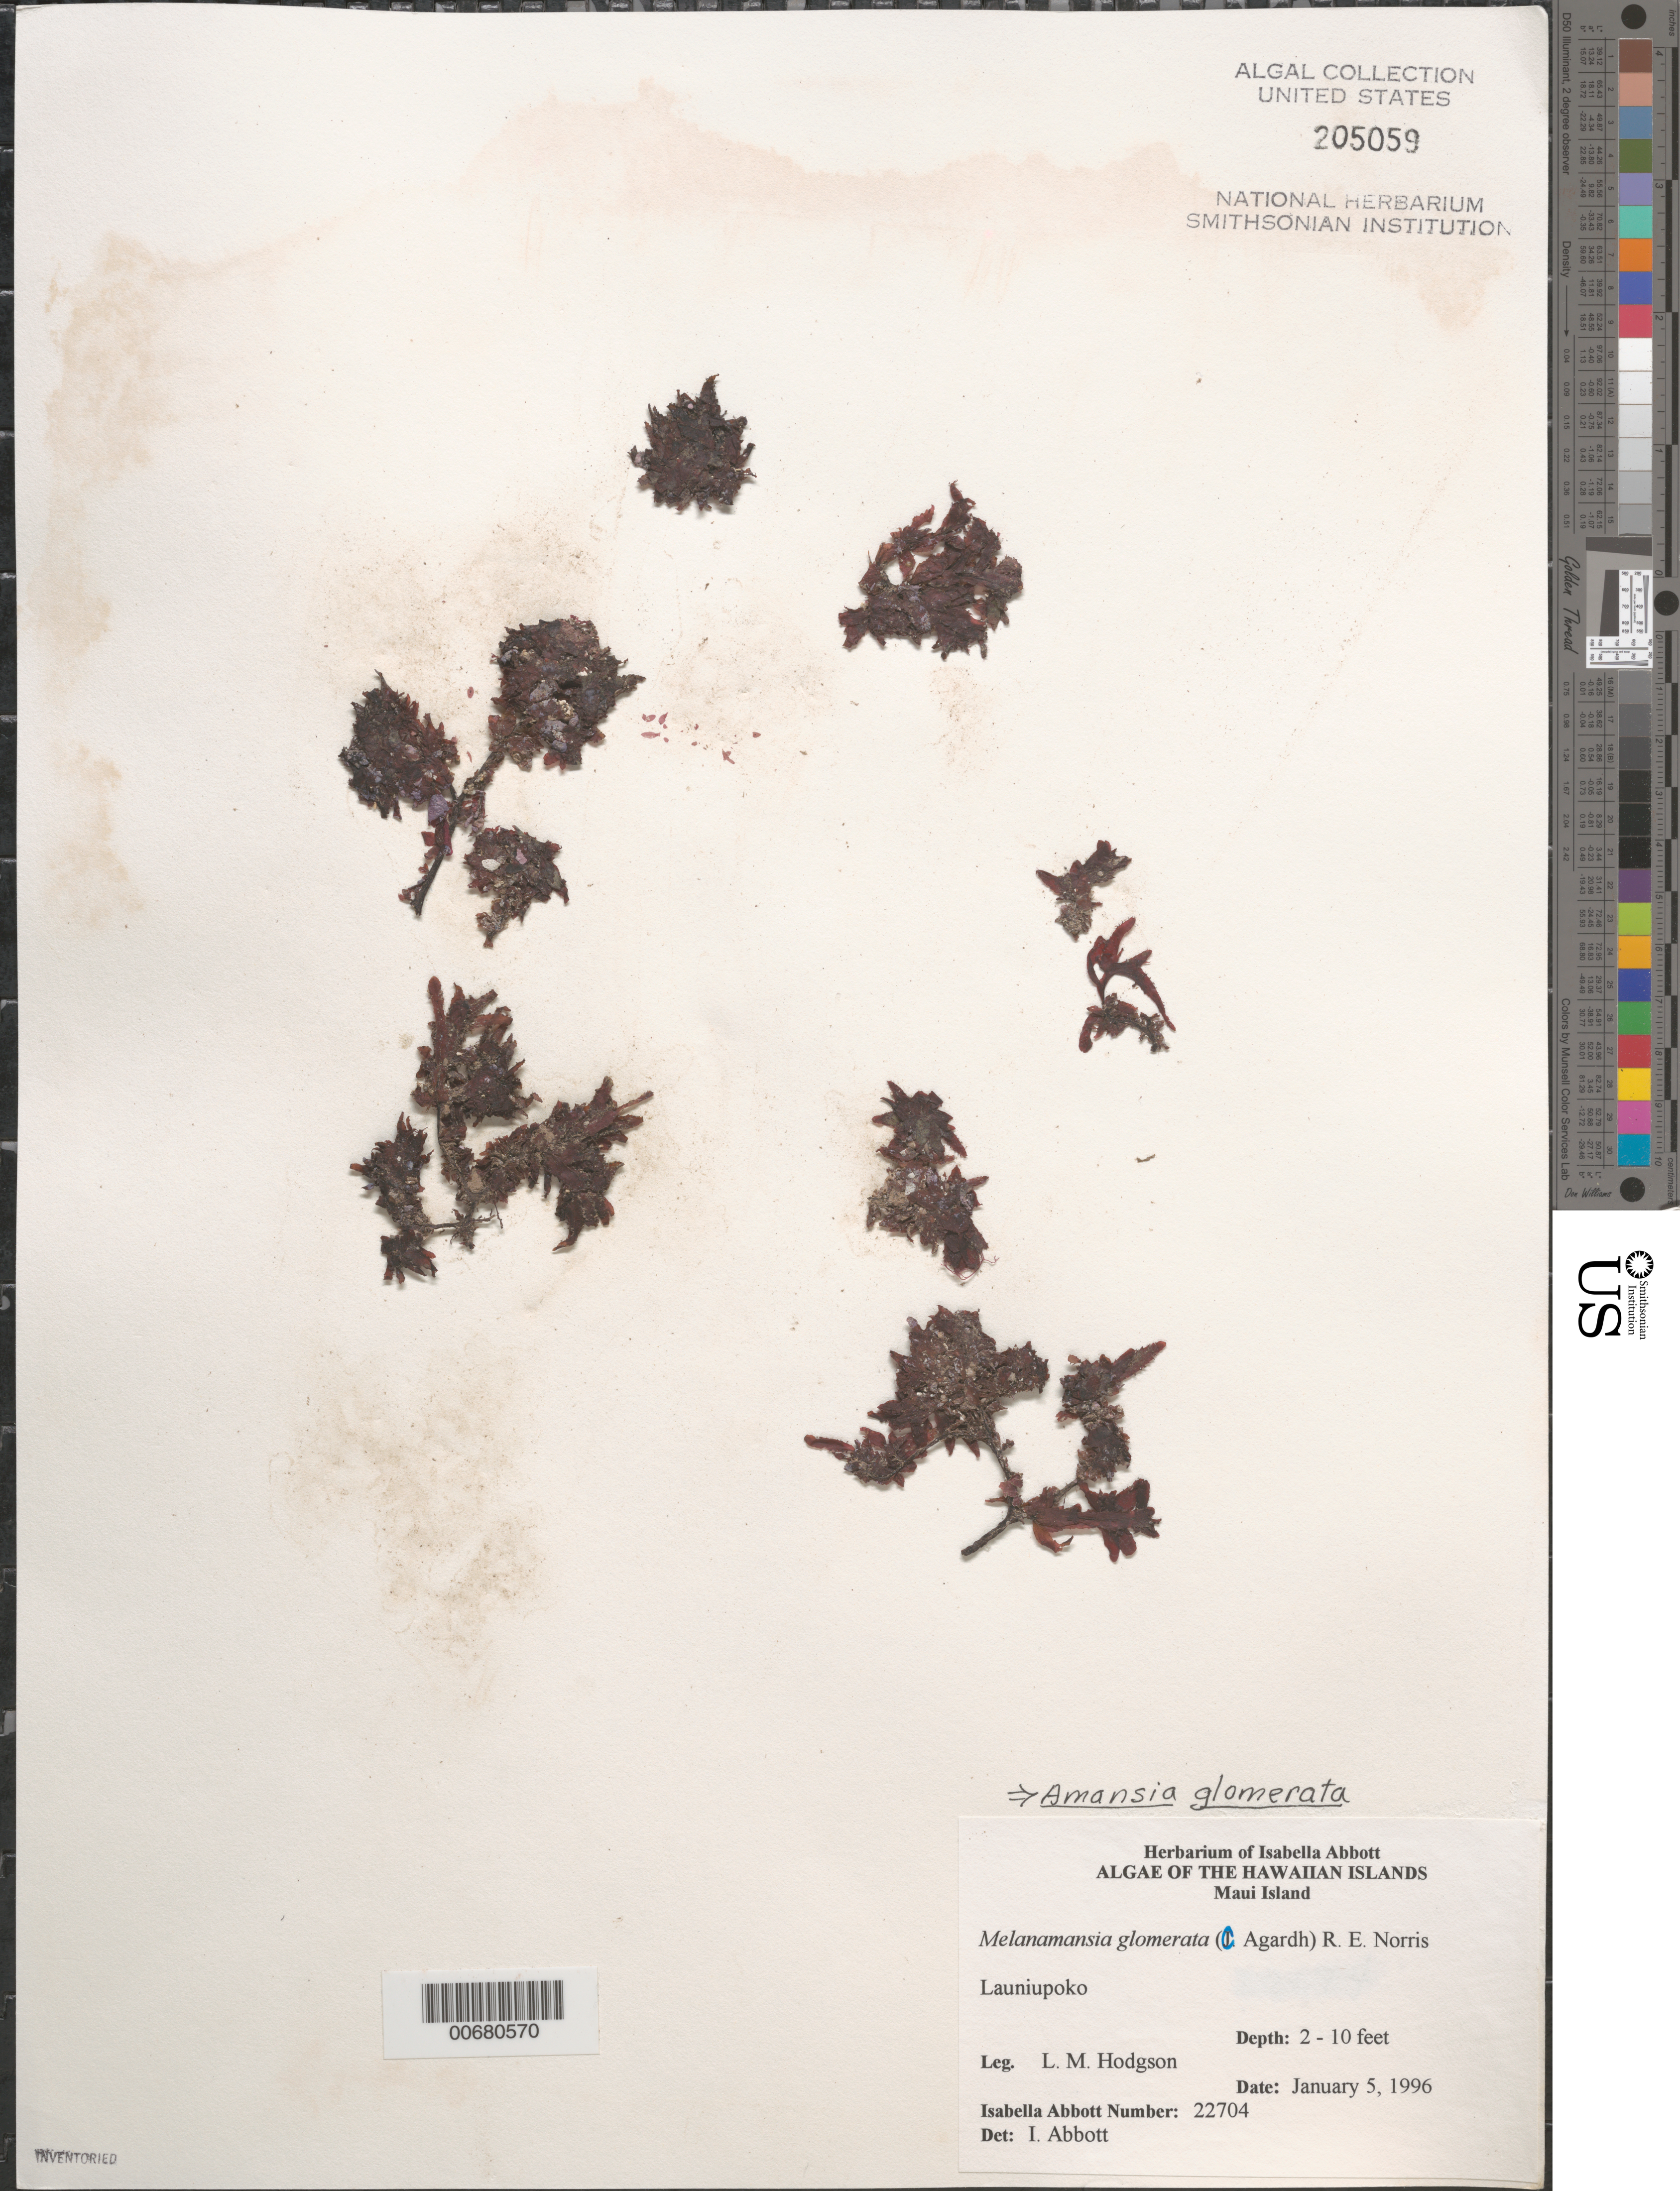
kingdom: Plantae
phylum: Rhodophyta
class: Florideophyceae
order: Ceramiales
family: Rhodomelaceae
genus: Amansia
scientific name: Amansia glomerata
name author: C. Agardh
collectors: L. M. Hodgson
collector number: IAA 22704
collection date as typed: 05 Jan 1996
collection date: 1996-01-05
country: United States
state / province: Hawaii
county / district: Maui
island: Maui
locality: Launiupoko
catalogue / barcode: US 205059